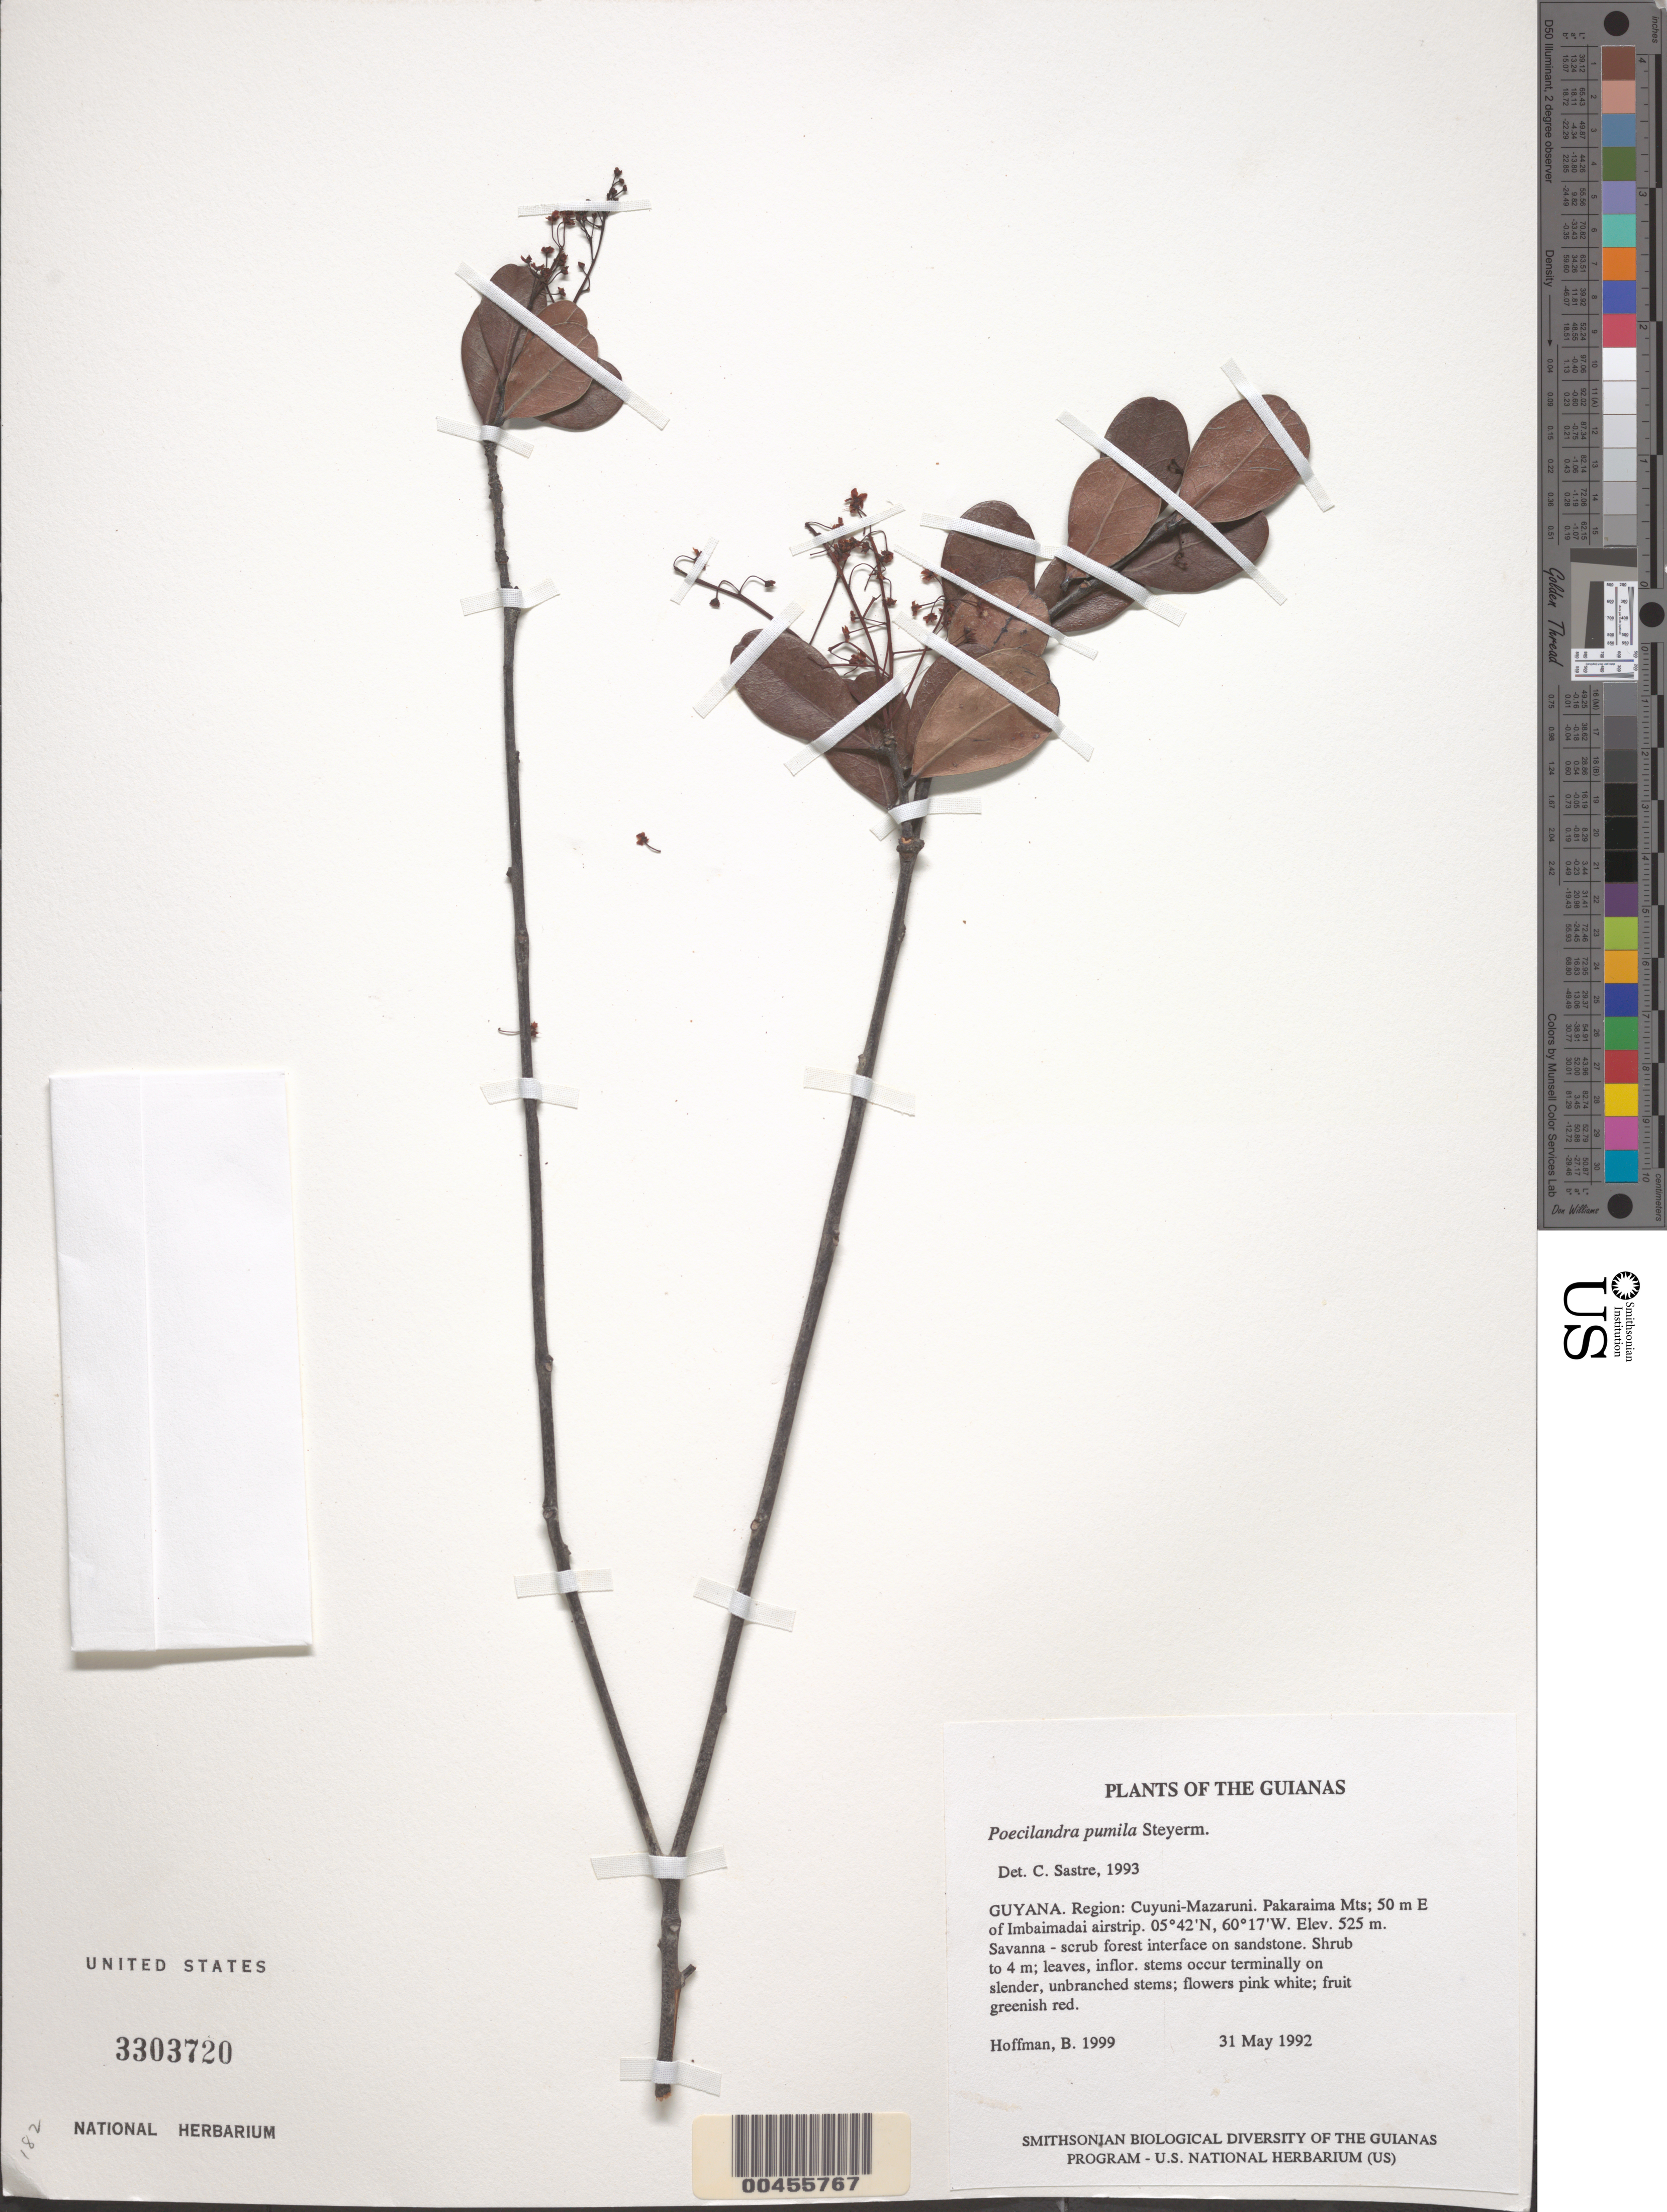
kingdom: Plantae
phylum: Tracheophyta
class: Magnoliopsida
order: Malpighiales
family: Ochnaceae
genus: Poecilandra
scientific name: Poecilandra pumila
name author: Steyerm.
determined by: Sastre, C. H. L.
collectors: B. Hoffman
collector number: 1999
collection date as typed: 31 May 1992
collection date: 1992-05-31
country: Guyana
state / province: Cuyuni-Mazaruni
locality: Pakaraima Mts; 50 m E of Imbaimadai airstrip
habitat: Savanna - scrub forest interface on sandstone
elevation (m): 525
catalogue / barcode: US 3303720